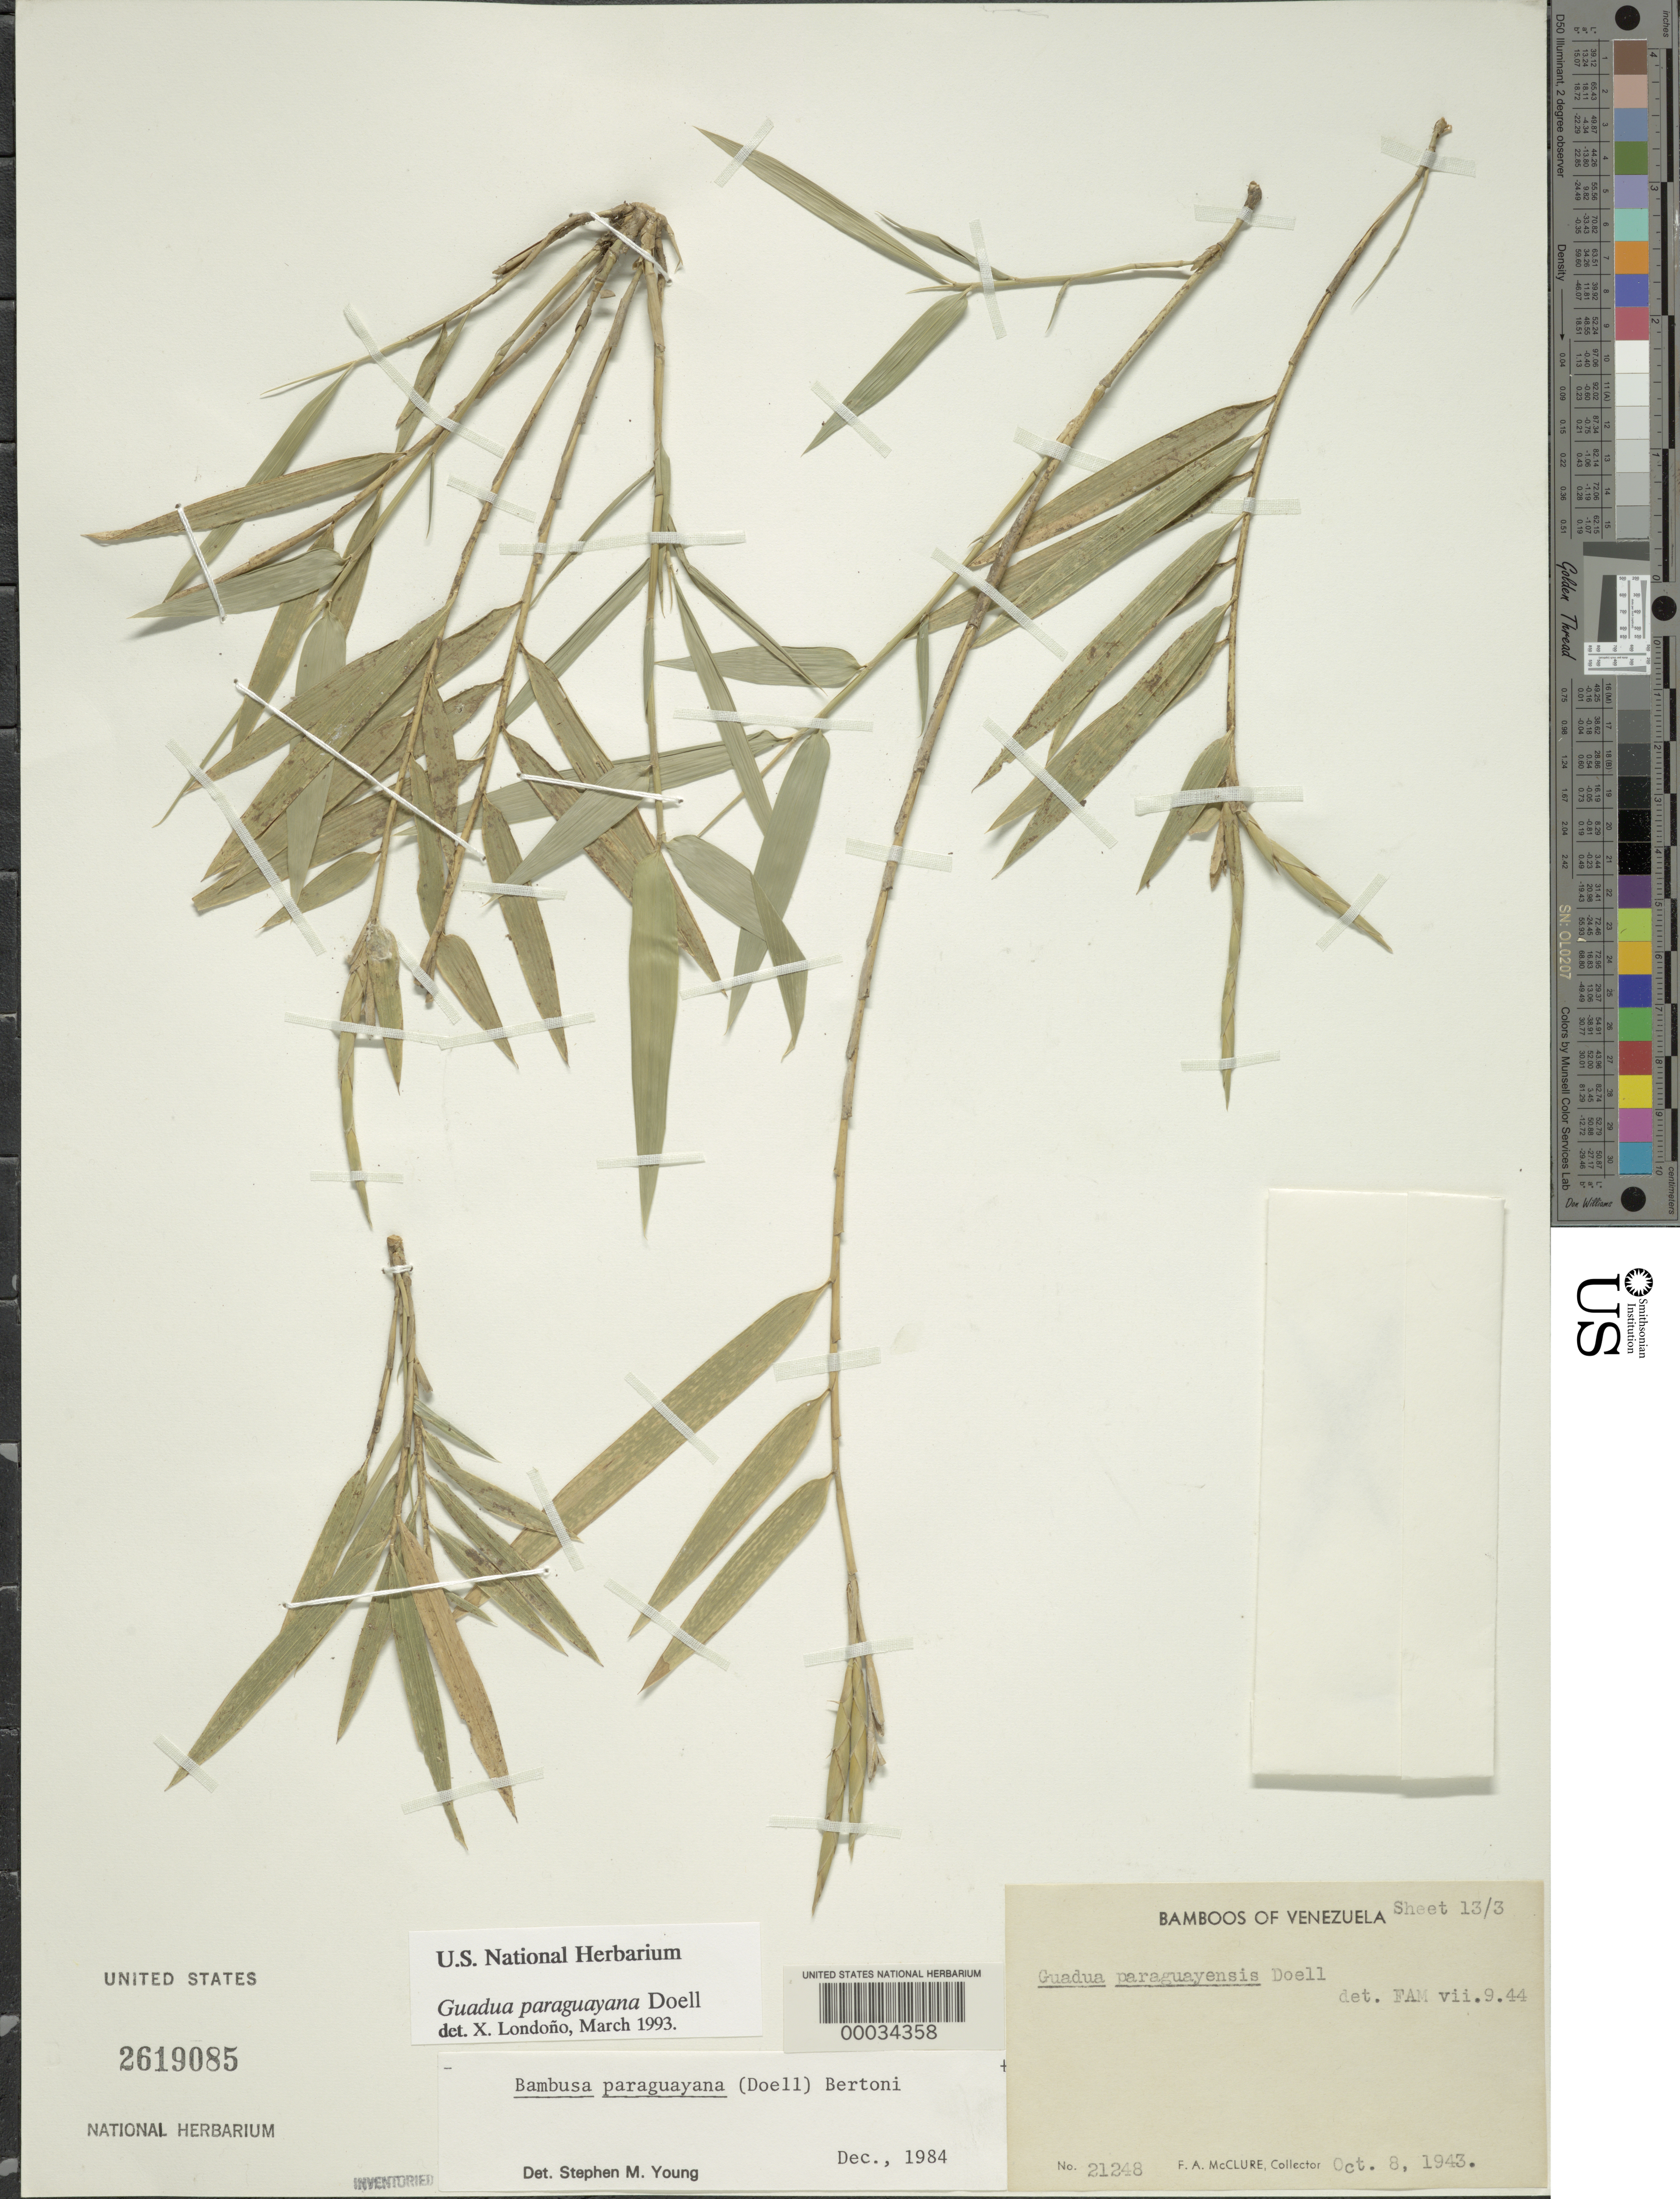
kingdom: Plantae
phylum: Tracheophyta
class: Liliopsida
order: Poales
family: Poaceae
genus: Guadua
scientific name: Guadua paraguayana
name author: Döll in Mart.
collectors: F. A. McClure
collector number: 21248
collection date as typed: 08 Oct 1943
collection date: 1943-10-08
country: Venezuela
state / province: Distrito Federal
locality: Piedra rajada, ciudad bolivar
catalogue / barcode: US 2619085